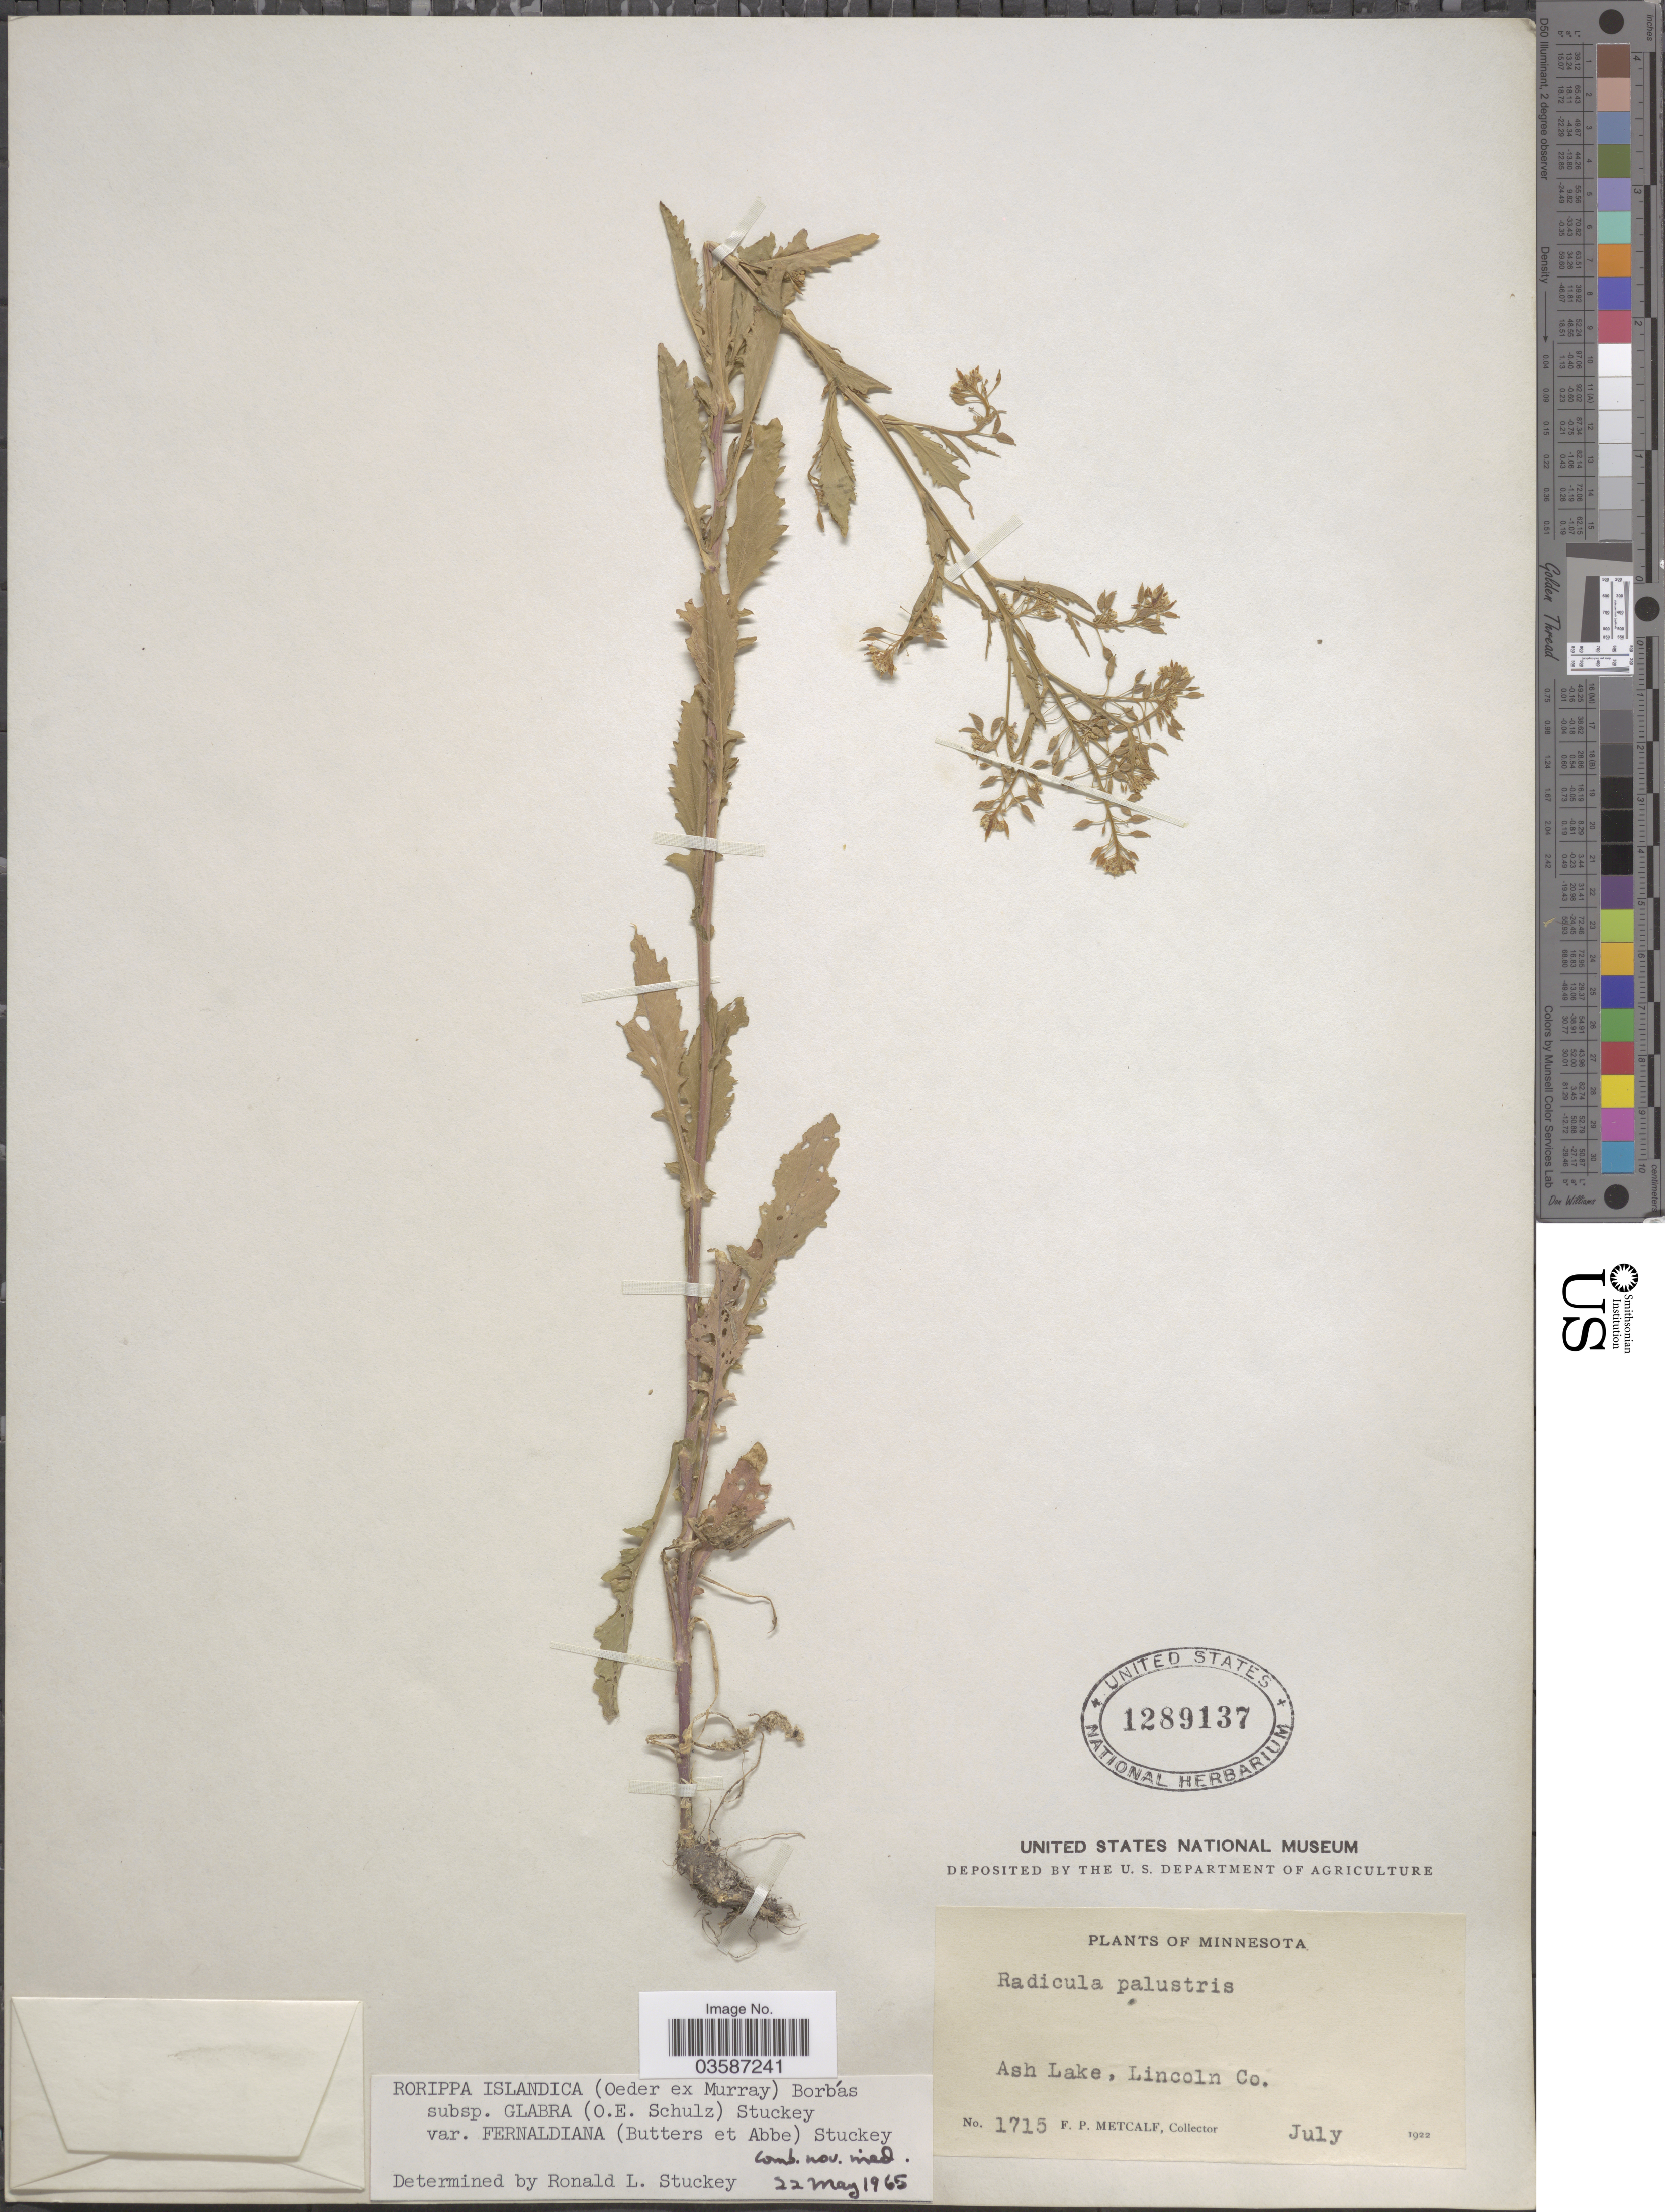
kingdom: Plantae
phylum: Tracheophyta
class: Magnoliopsida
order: Brassicales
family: Brassicaceae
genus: Rorippa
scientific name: Rorippa islandica var. fernaldiana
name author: Butters & Abbe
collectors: F. Metcalf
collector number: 1715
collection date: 1922-07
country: United States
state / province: Minnesota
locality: Ash Lake, Lincoln Co.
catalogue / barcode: US 1289137